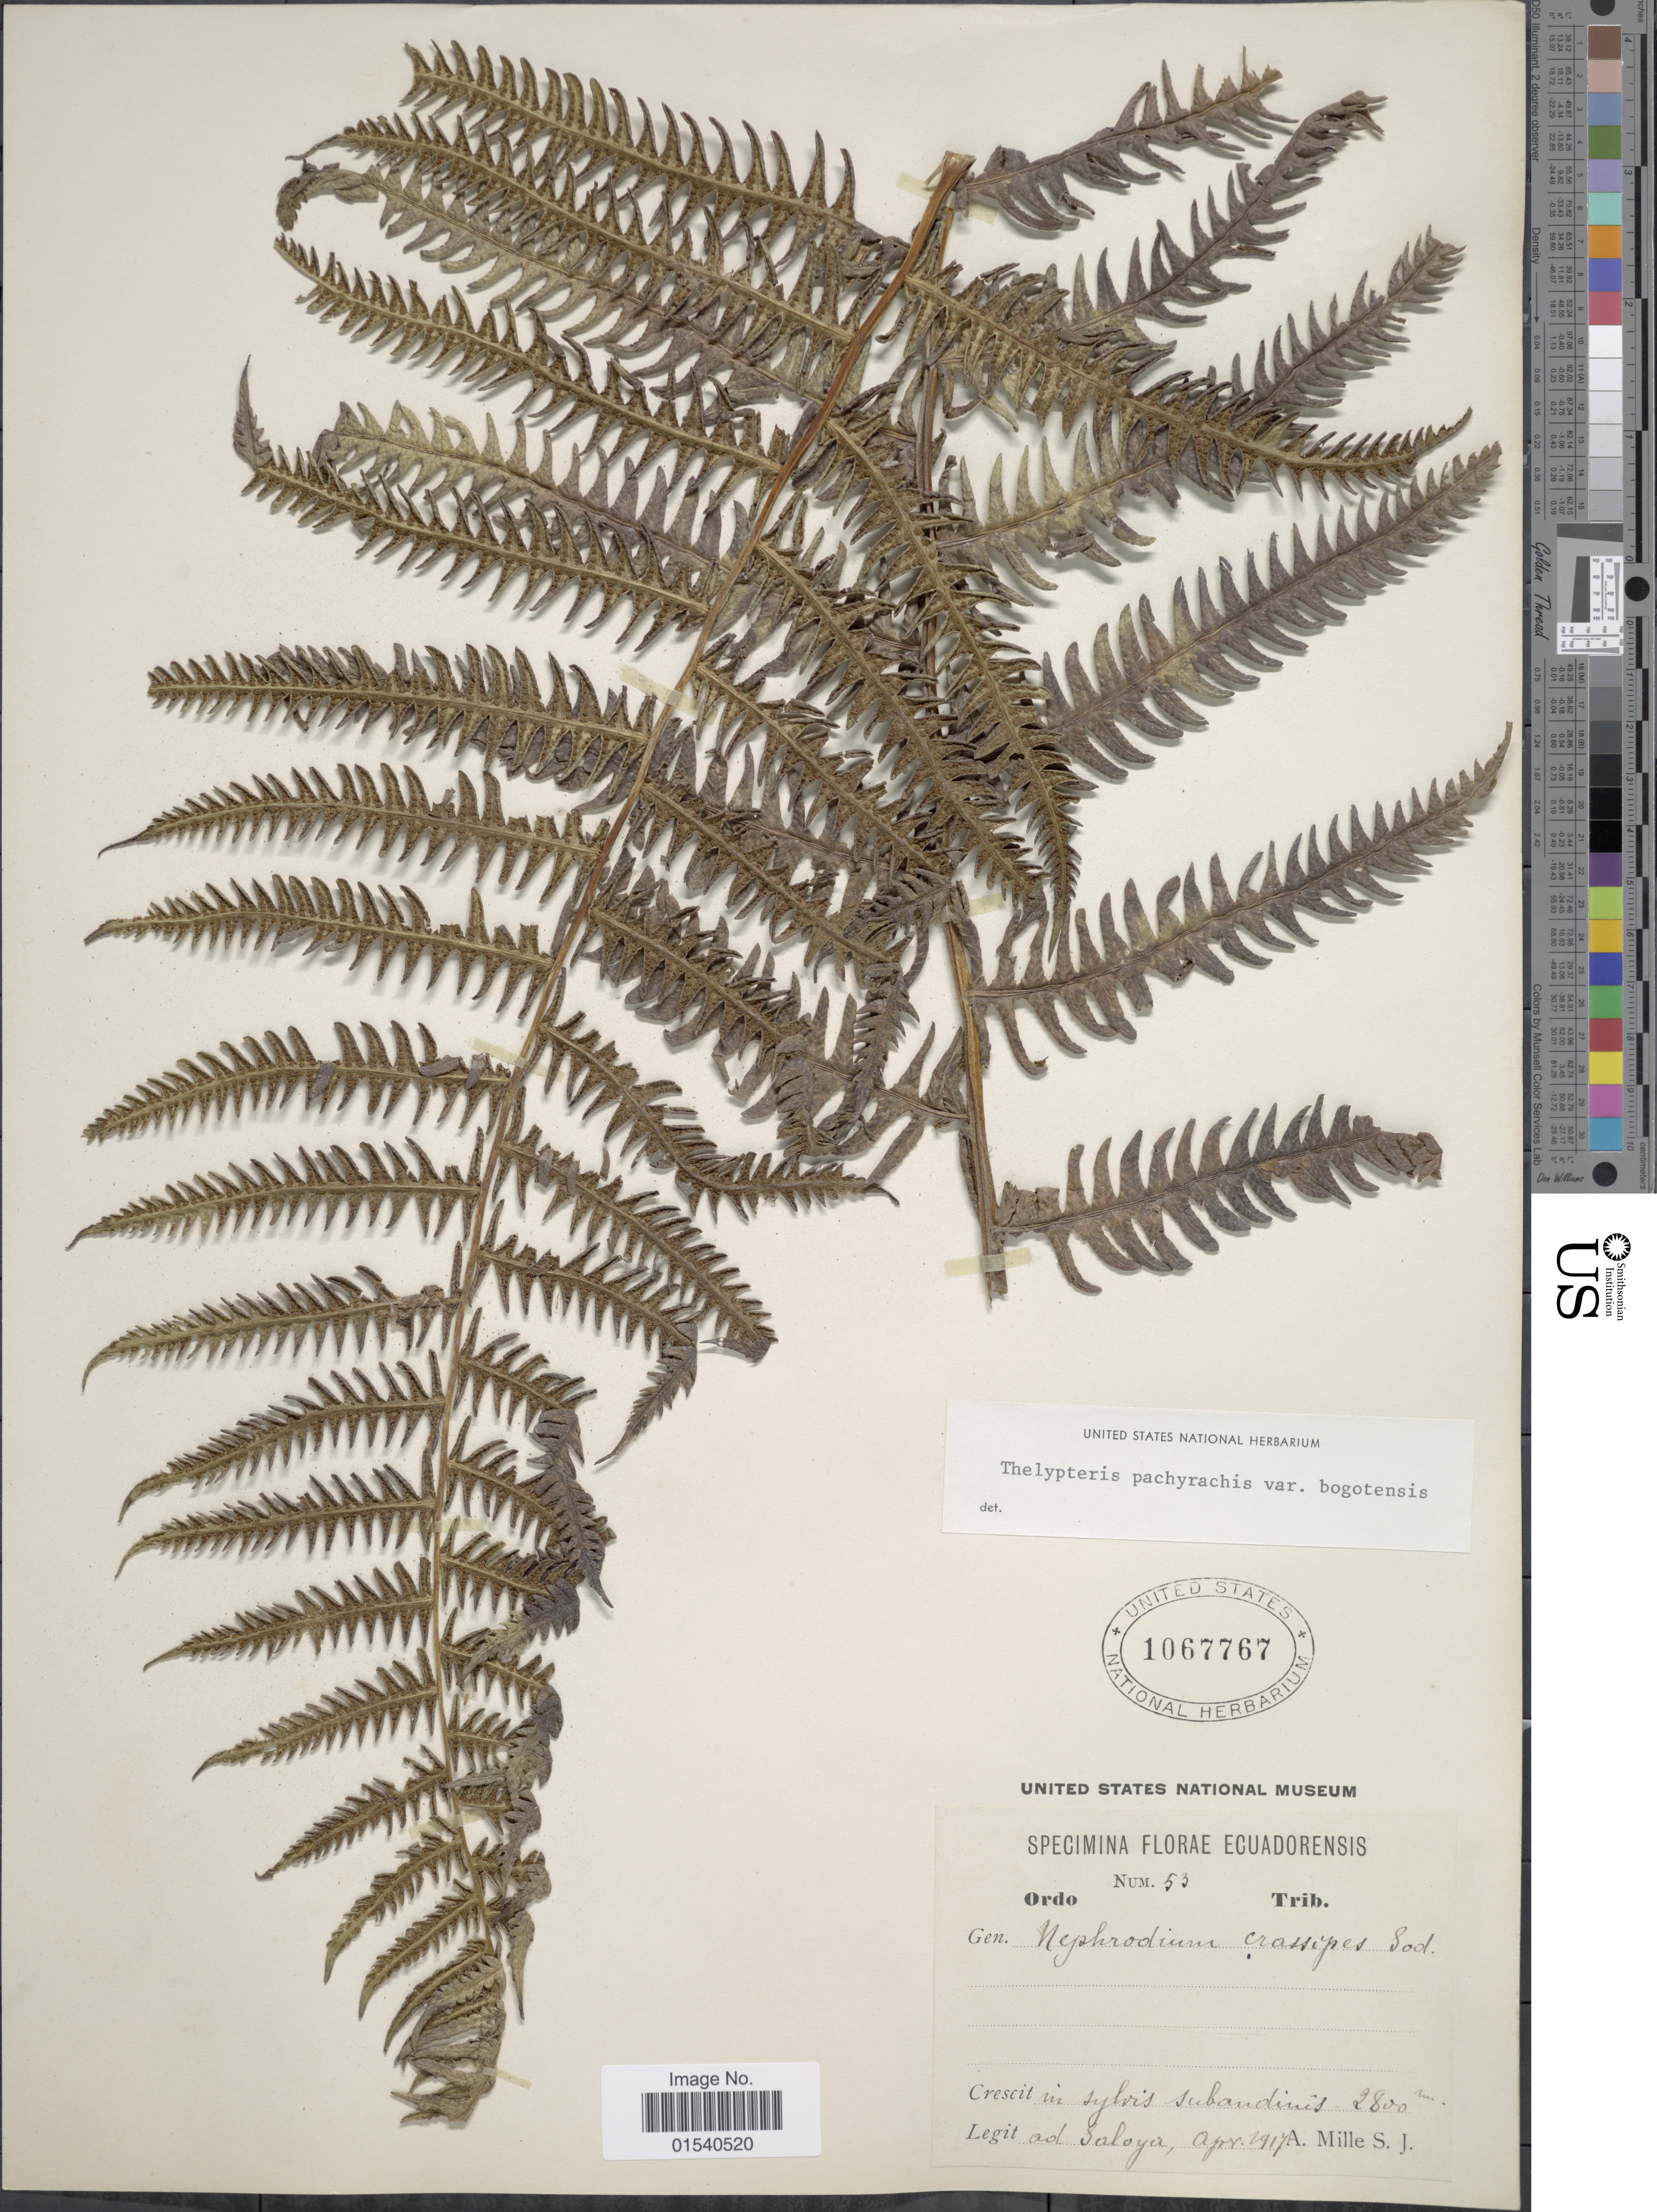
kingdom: Plantae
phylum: Tracheophyta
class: Polypodiopsida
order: Polypodiales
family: Thelypteridaceae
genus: Amauropelta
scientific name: Amauropelta pachyrachis (Kunze) comb. nov., ined 2015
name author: (Kunze)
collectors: A. Mille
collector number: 53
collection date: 1917-04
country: Ecuador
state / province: Pichincha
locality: In sylvis subandinis ad Saloya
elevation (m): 2800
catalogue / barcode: US 1067767